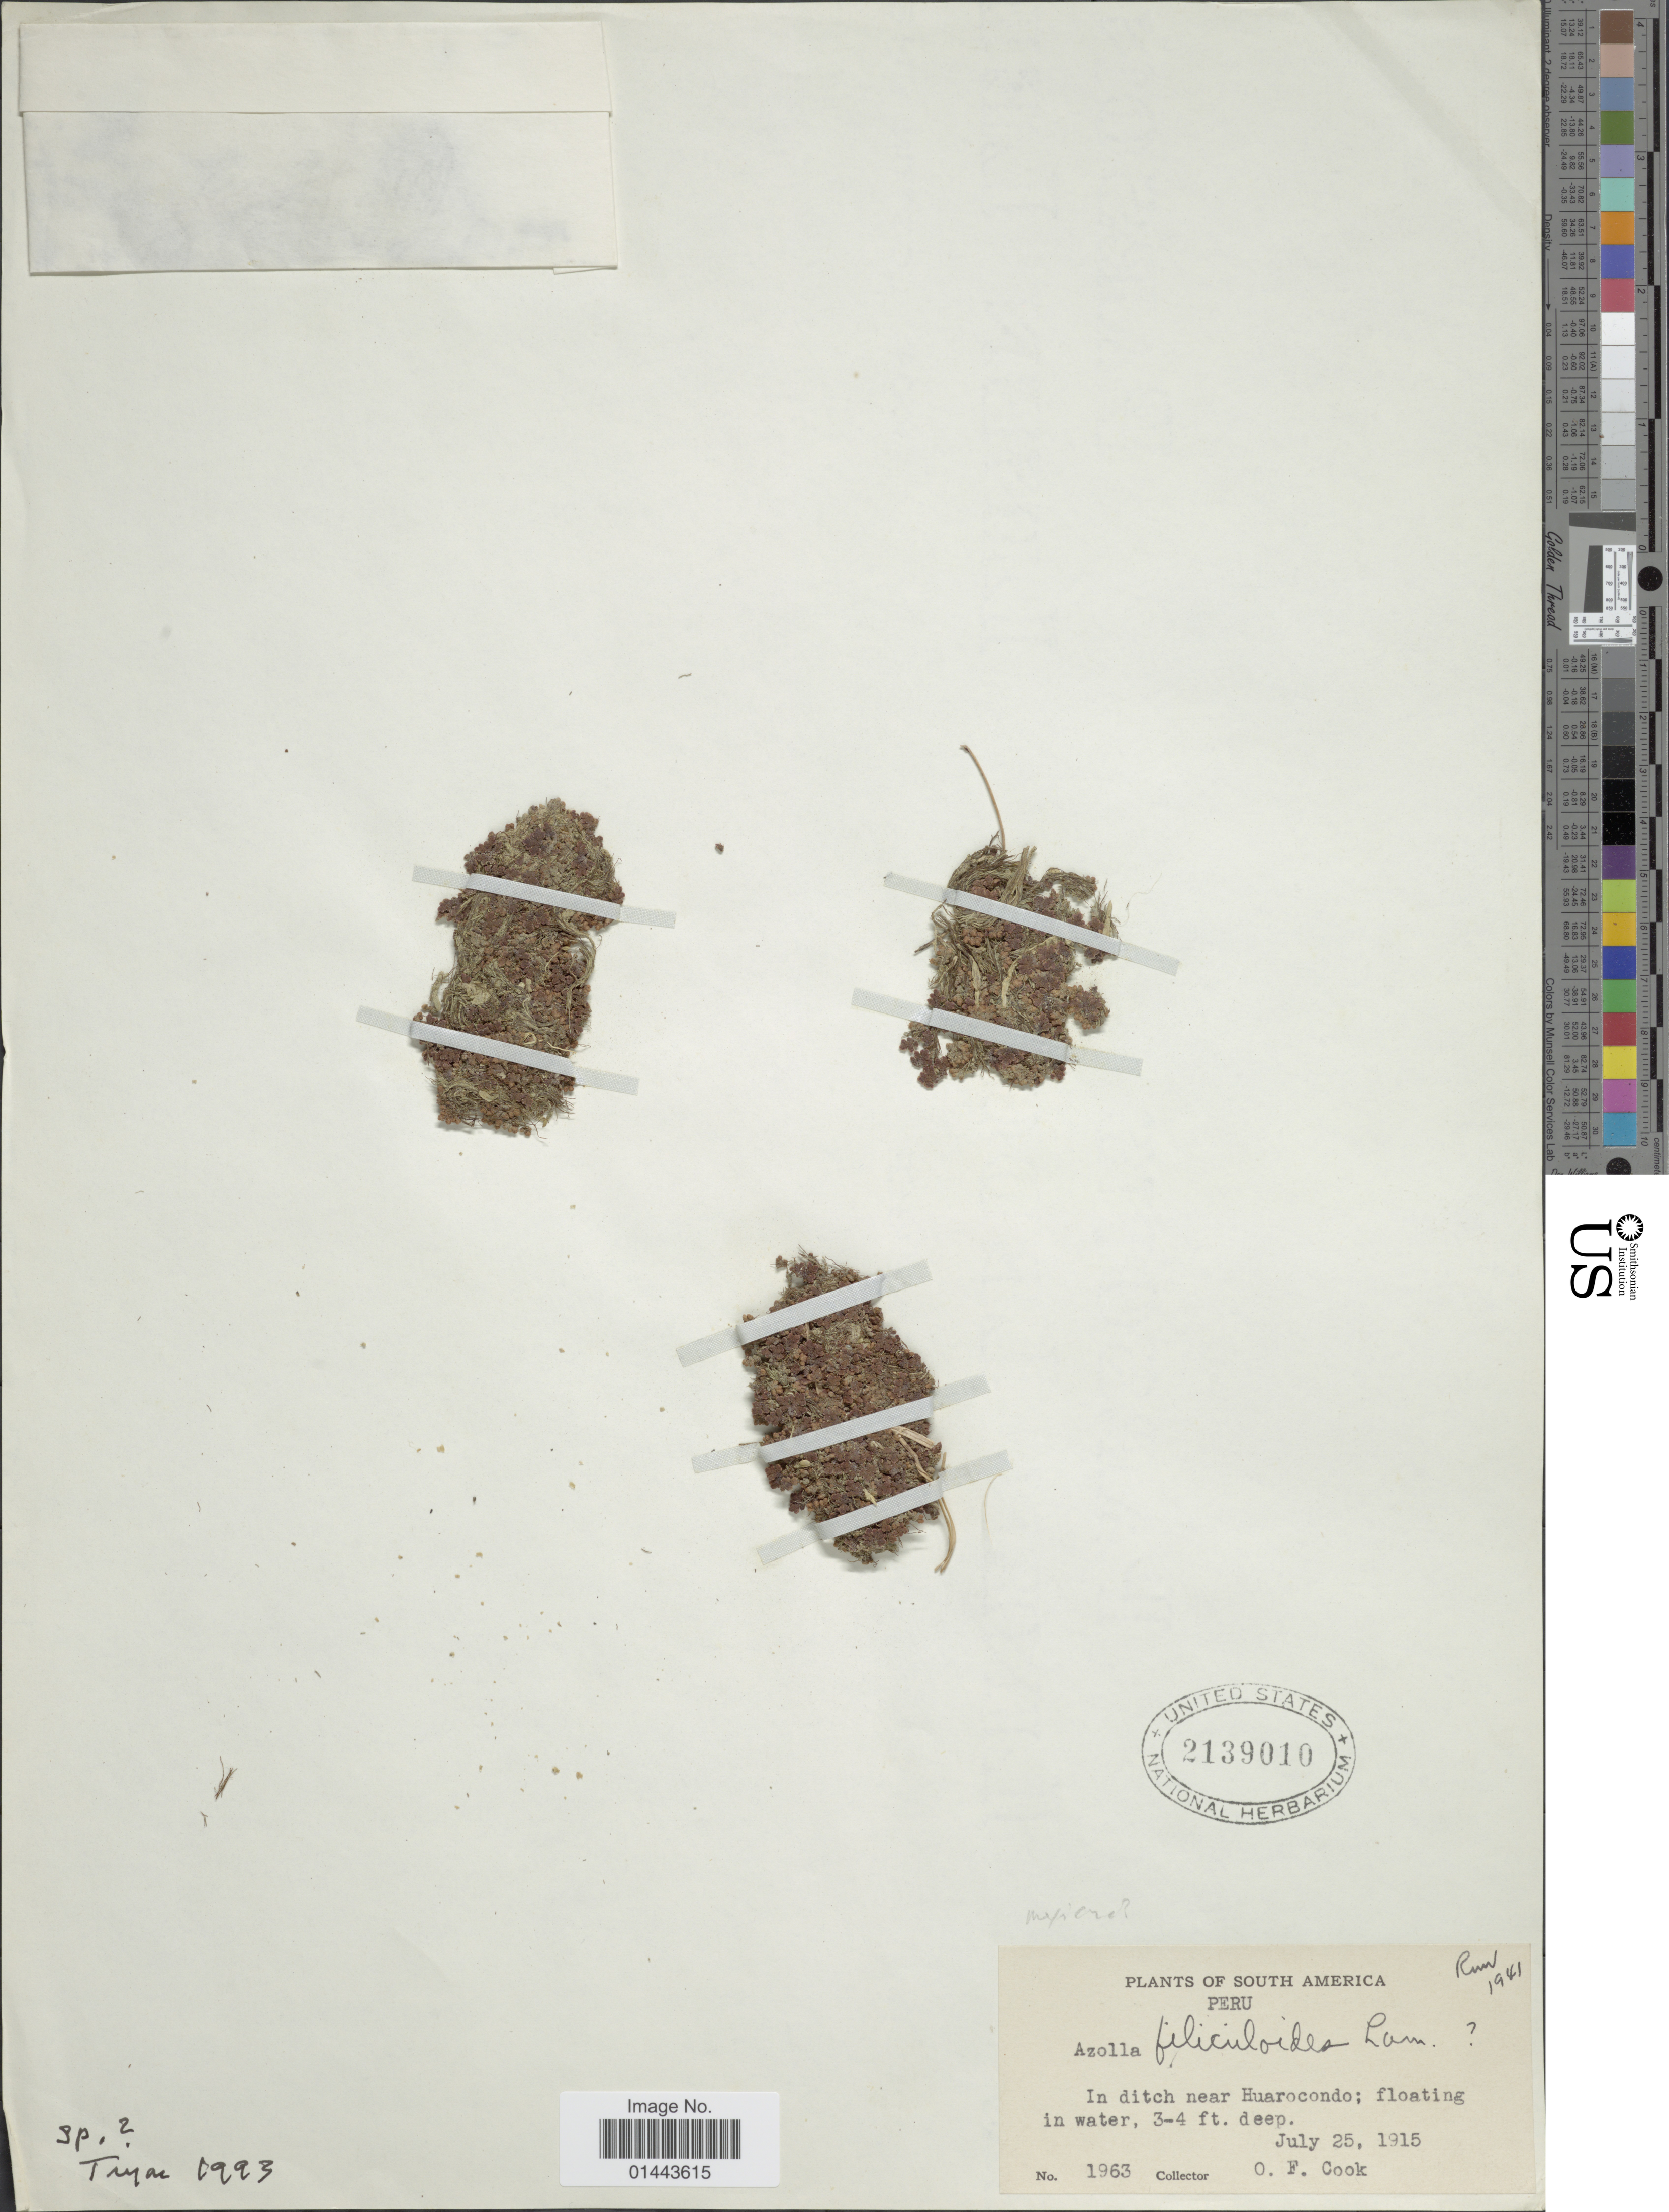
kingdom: Plantae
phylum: Tracheophyta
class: Polypodiopsida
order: Salviniales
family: Salviniaceae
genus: Azolla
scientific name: Azolla mexicana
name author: C. Presl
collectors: O. F. Cook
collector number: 1963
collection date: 1915-07-25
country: Peru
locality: In ditch near huarocondo; floating in water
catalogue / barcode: US 2139010